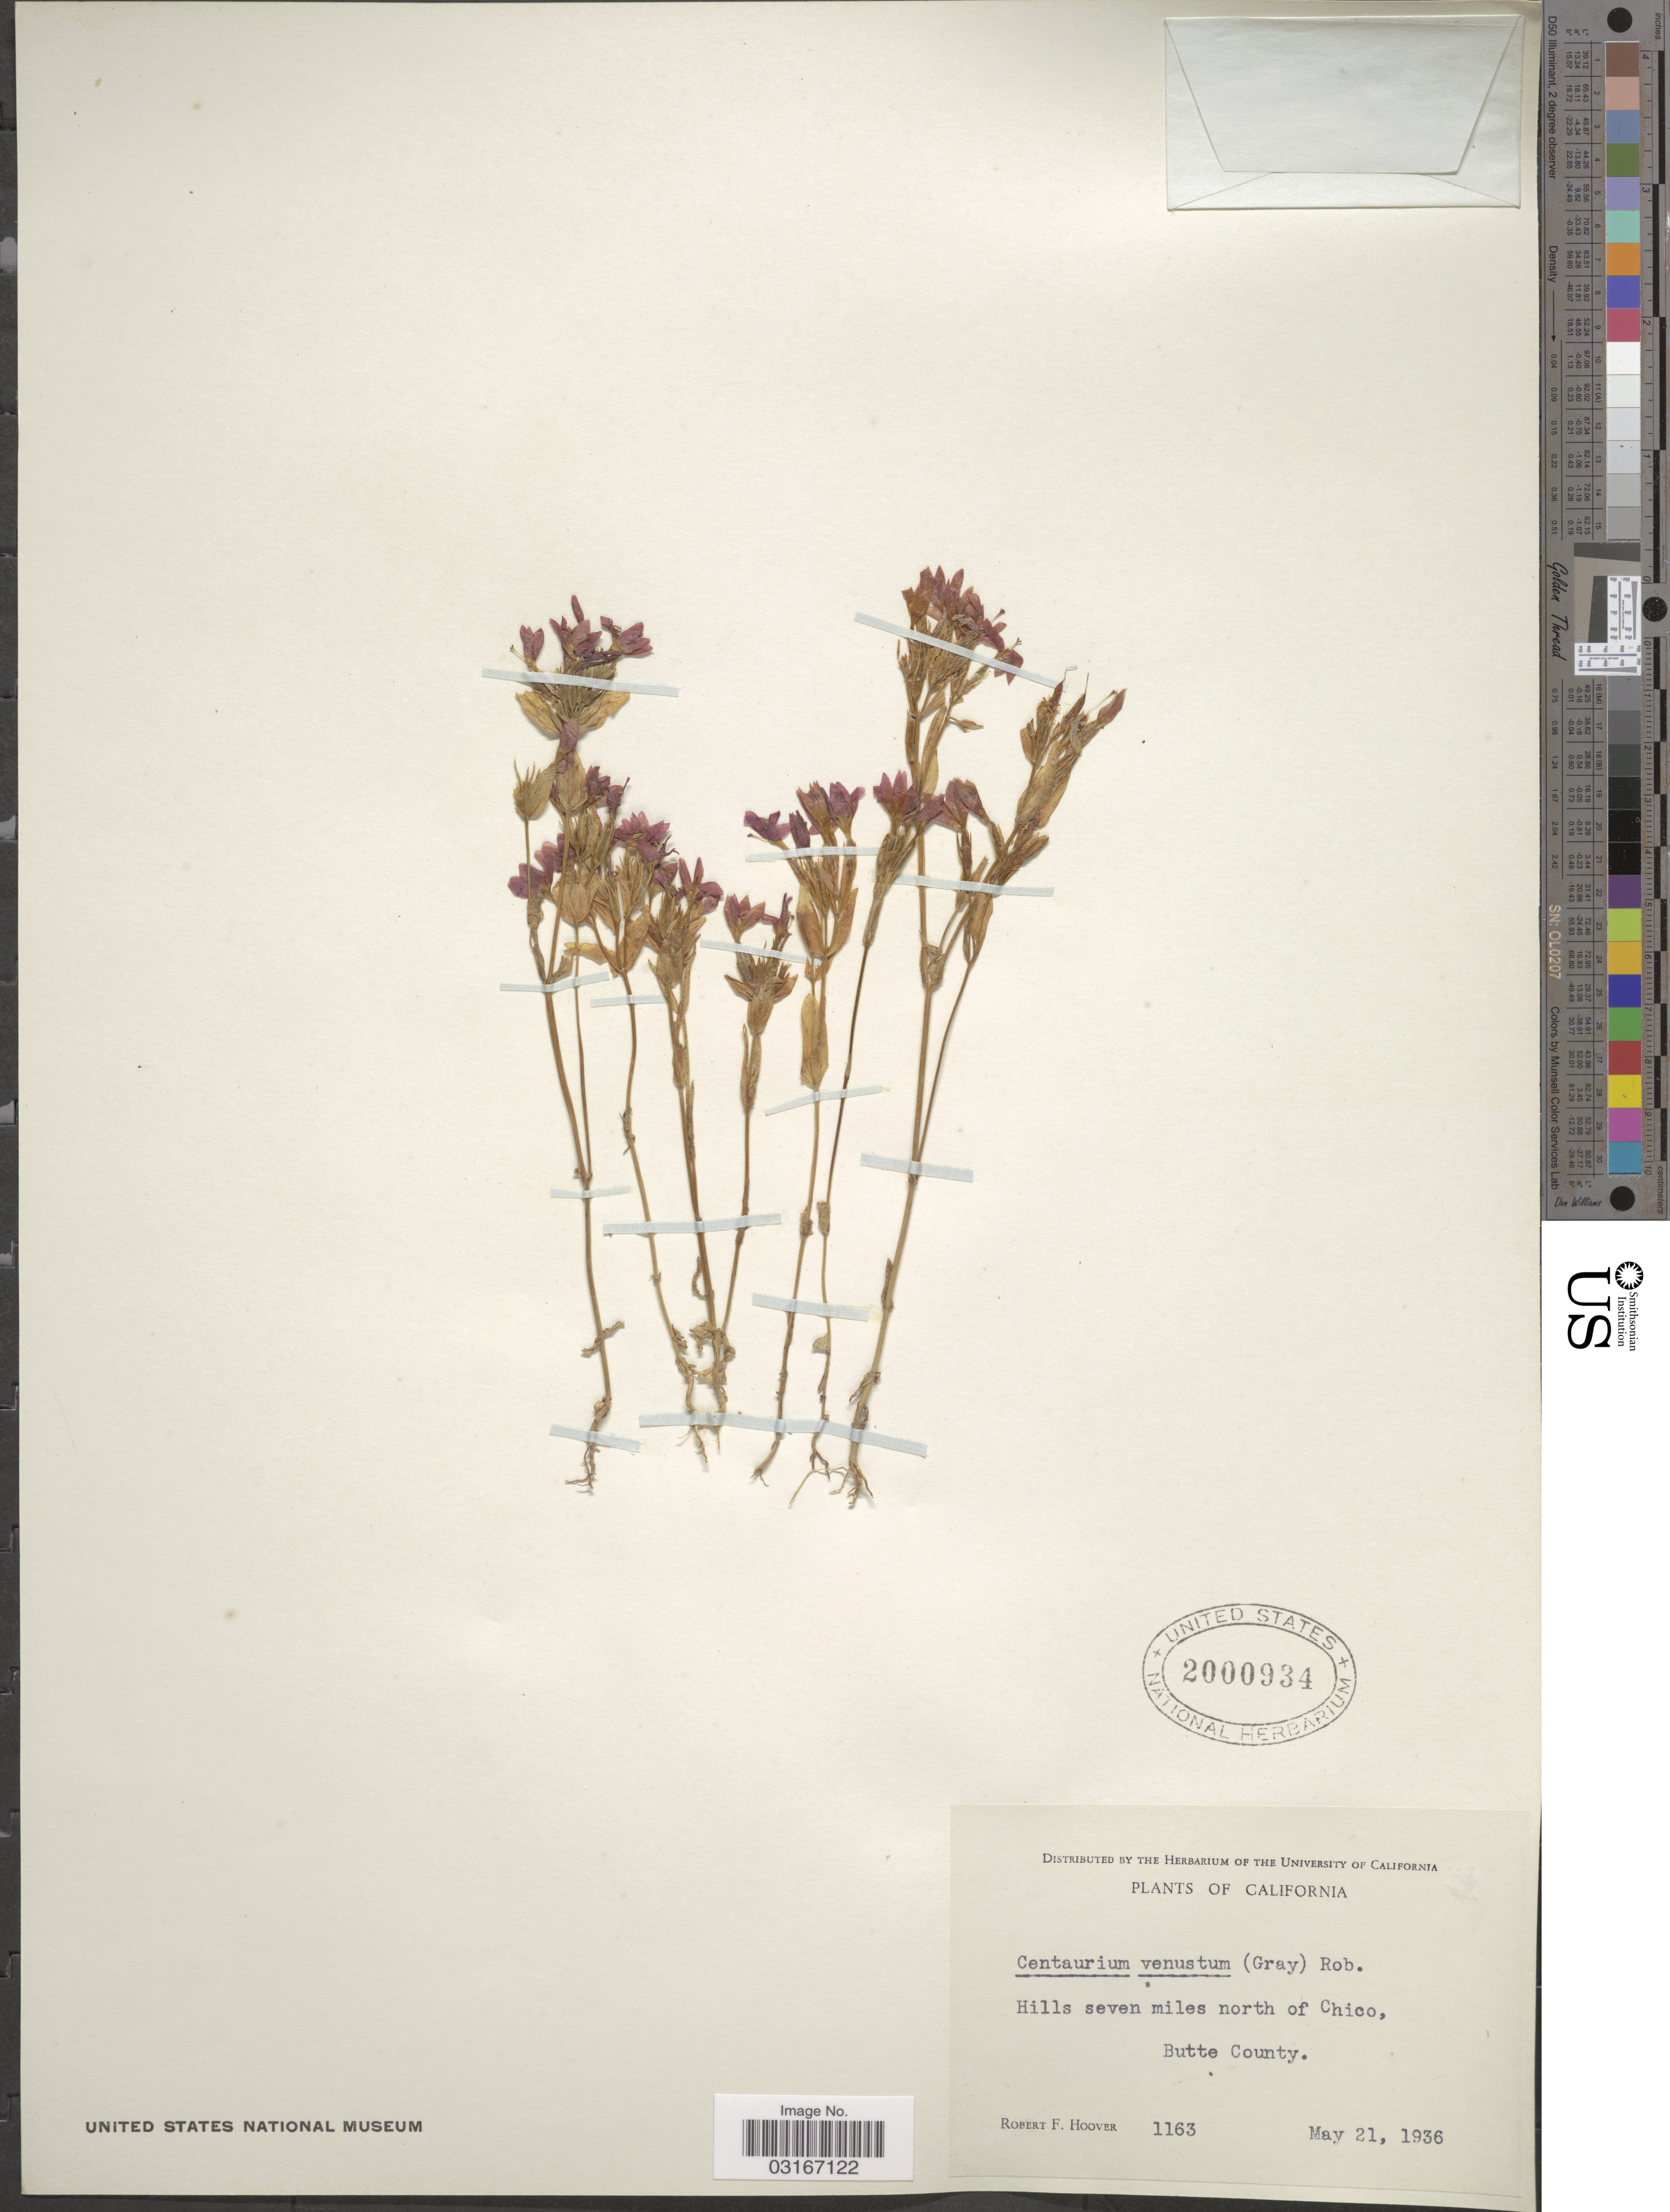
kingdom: Plantae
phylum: Tracheophyta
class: Magnoliopsida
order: Gentianales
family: Gentianaceae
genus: Centaurium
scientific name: Centaurium venustum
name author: (A. Gray) B.L. Rob.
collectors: R. F. Hoover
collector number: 1163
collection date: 1936-05-21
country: United States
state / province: California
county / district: Butte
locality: Hills seven miles north of Chico, Butte County.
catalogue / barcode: US 2000934